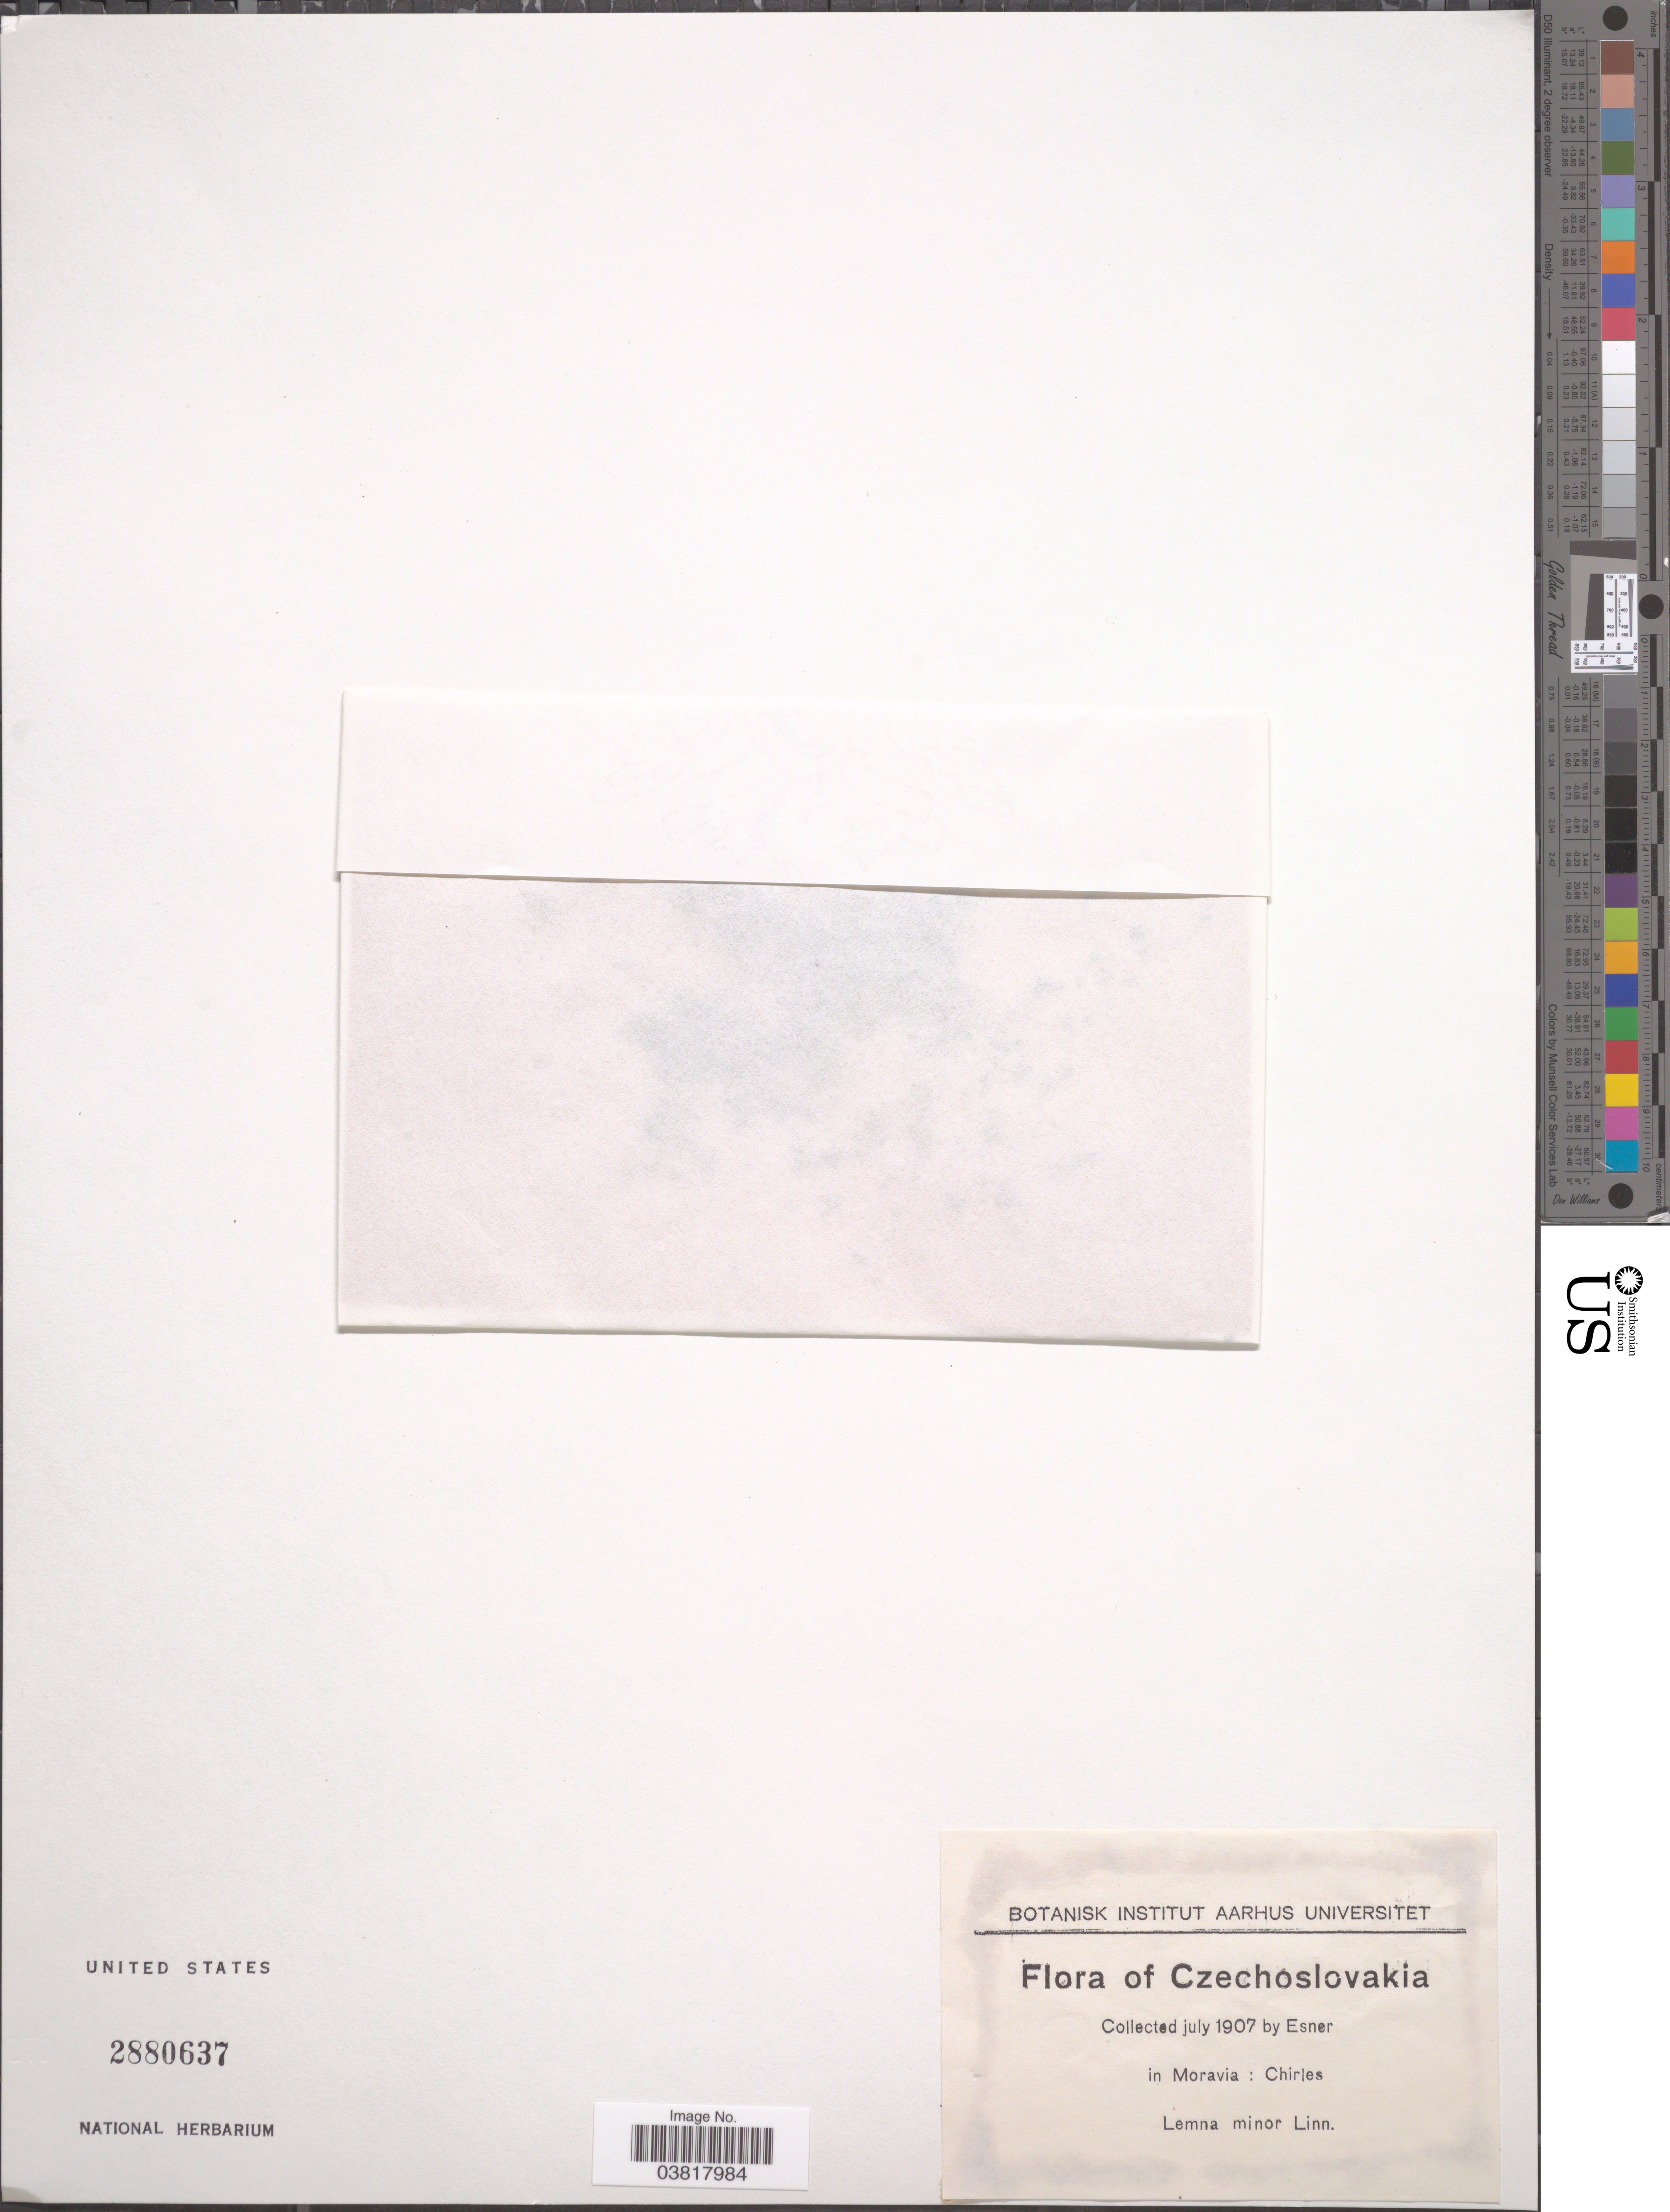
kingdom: Plantae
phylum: Tracheophyta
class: Liliopsida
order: Alismatales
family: Araceae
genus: Lemna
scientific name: Lemna minor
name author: L.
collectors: Esner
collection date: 1907-07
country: Czechia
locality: Moravia: Chirles.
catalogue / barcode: US 2880637